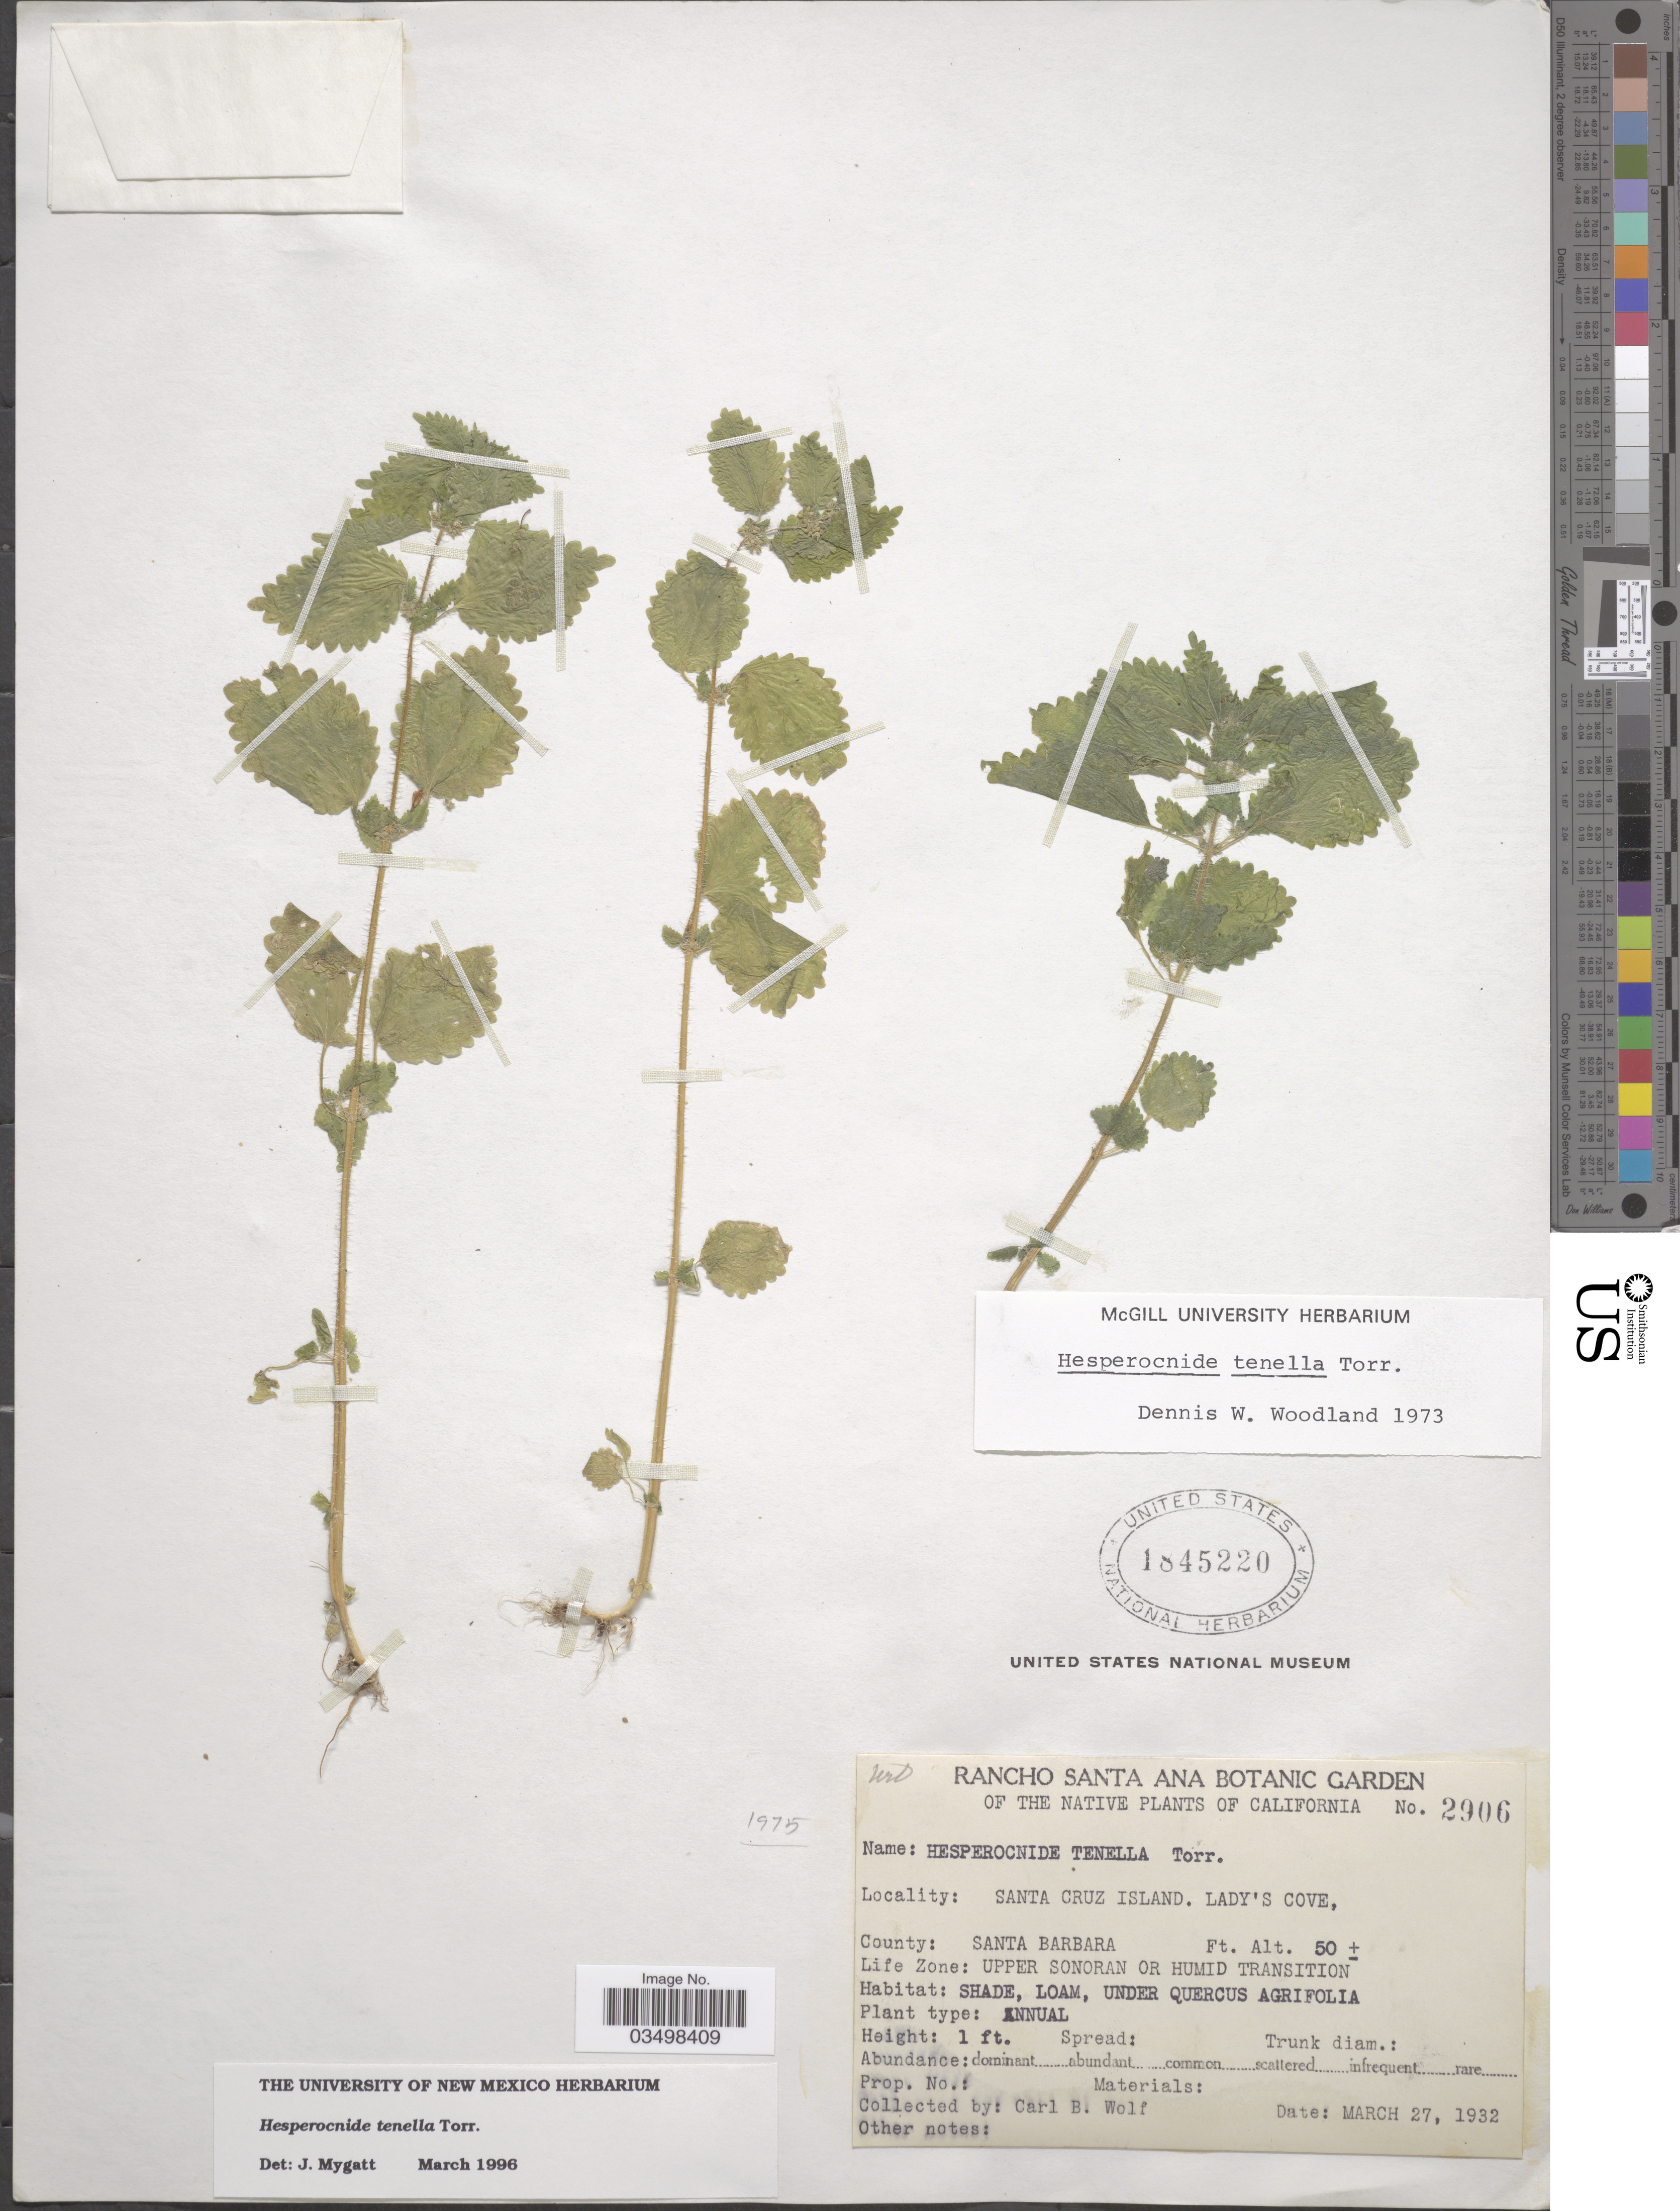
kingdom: Plantae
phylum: Tracheophyta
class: Magnoliopsida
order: Rosales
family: Urticaceae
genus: Hesperocnide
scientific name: Hesperocnide tenella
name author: Torr.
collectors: C. B. Wolf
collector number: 2906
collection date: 1932-03-27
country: United States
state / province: California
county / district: Santa Barbara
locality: Santa Cruz Island. Lady's Cove. County: Santa Barbara. Life Zone: Upper Sonoran or Humid Transition.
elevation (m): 15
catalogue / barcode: US 1845220